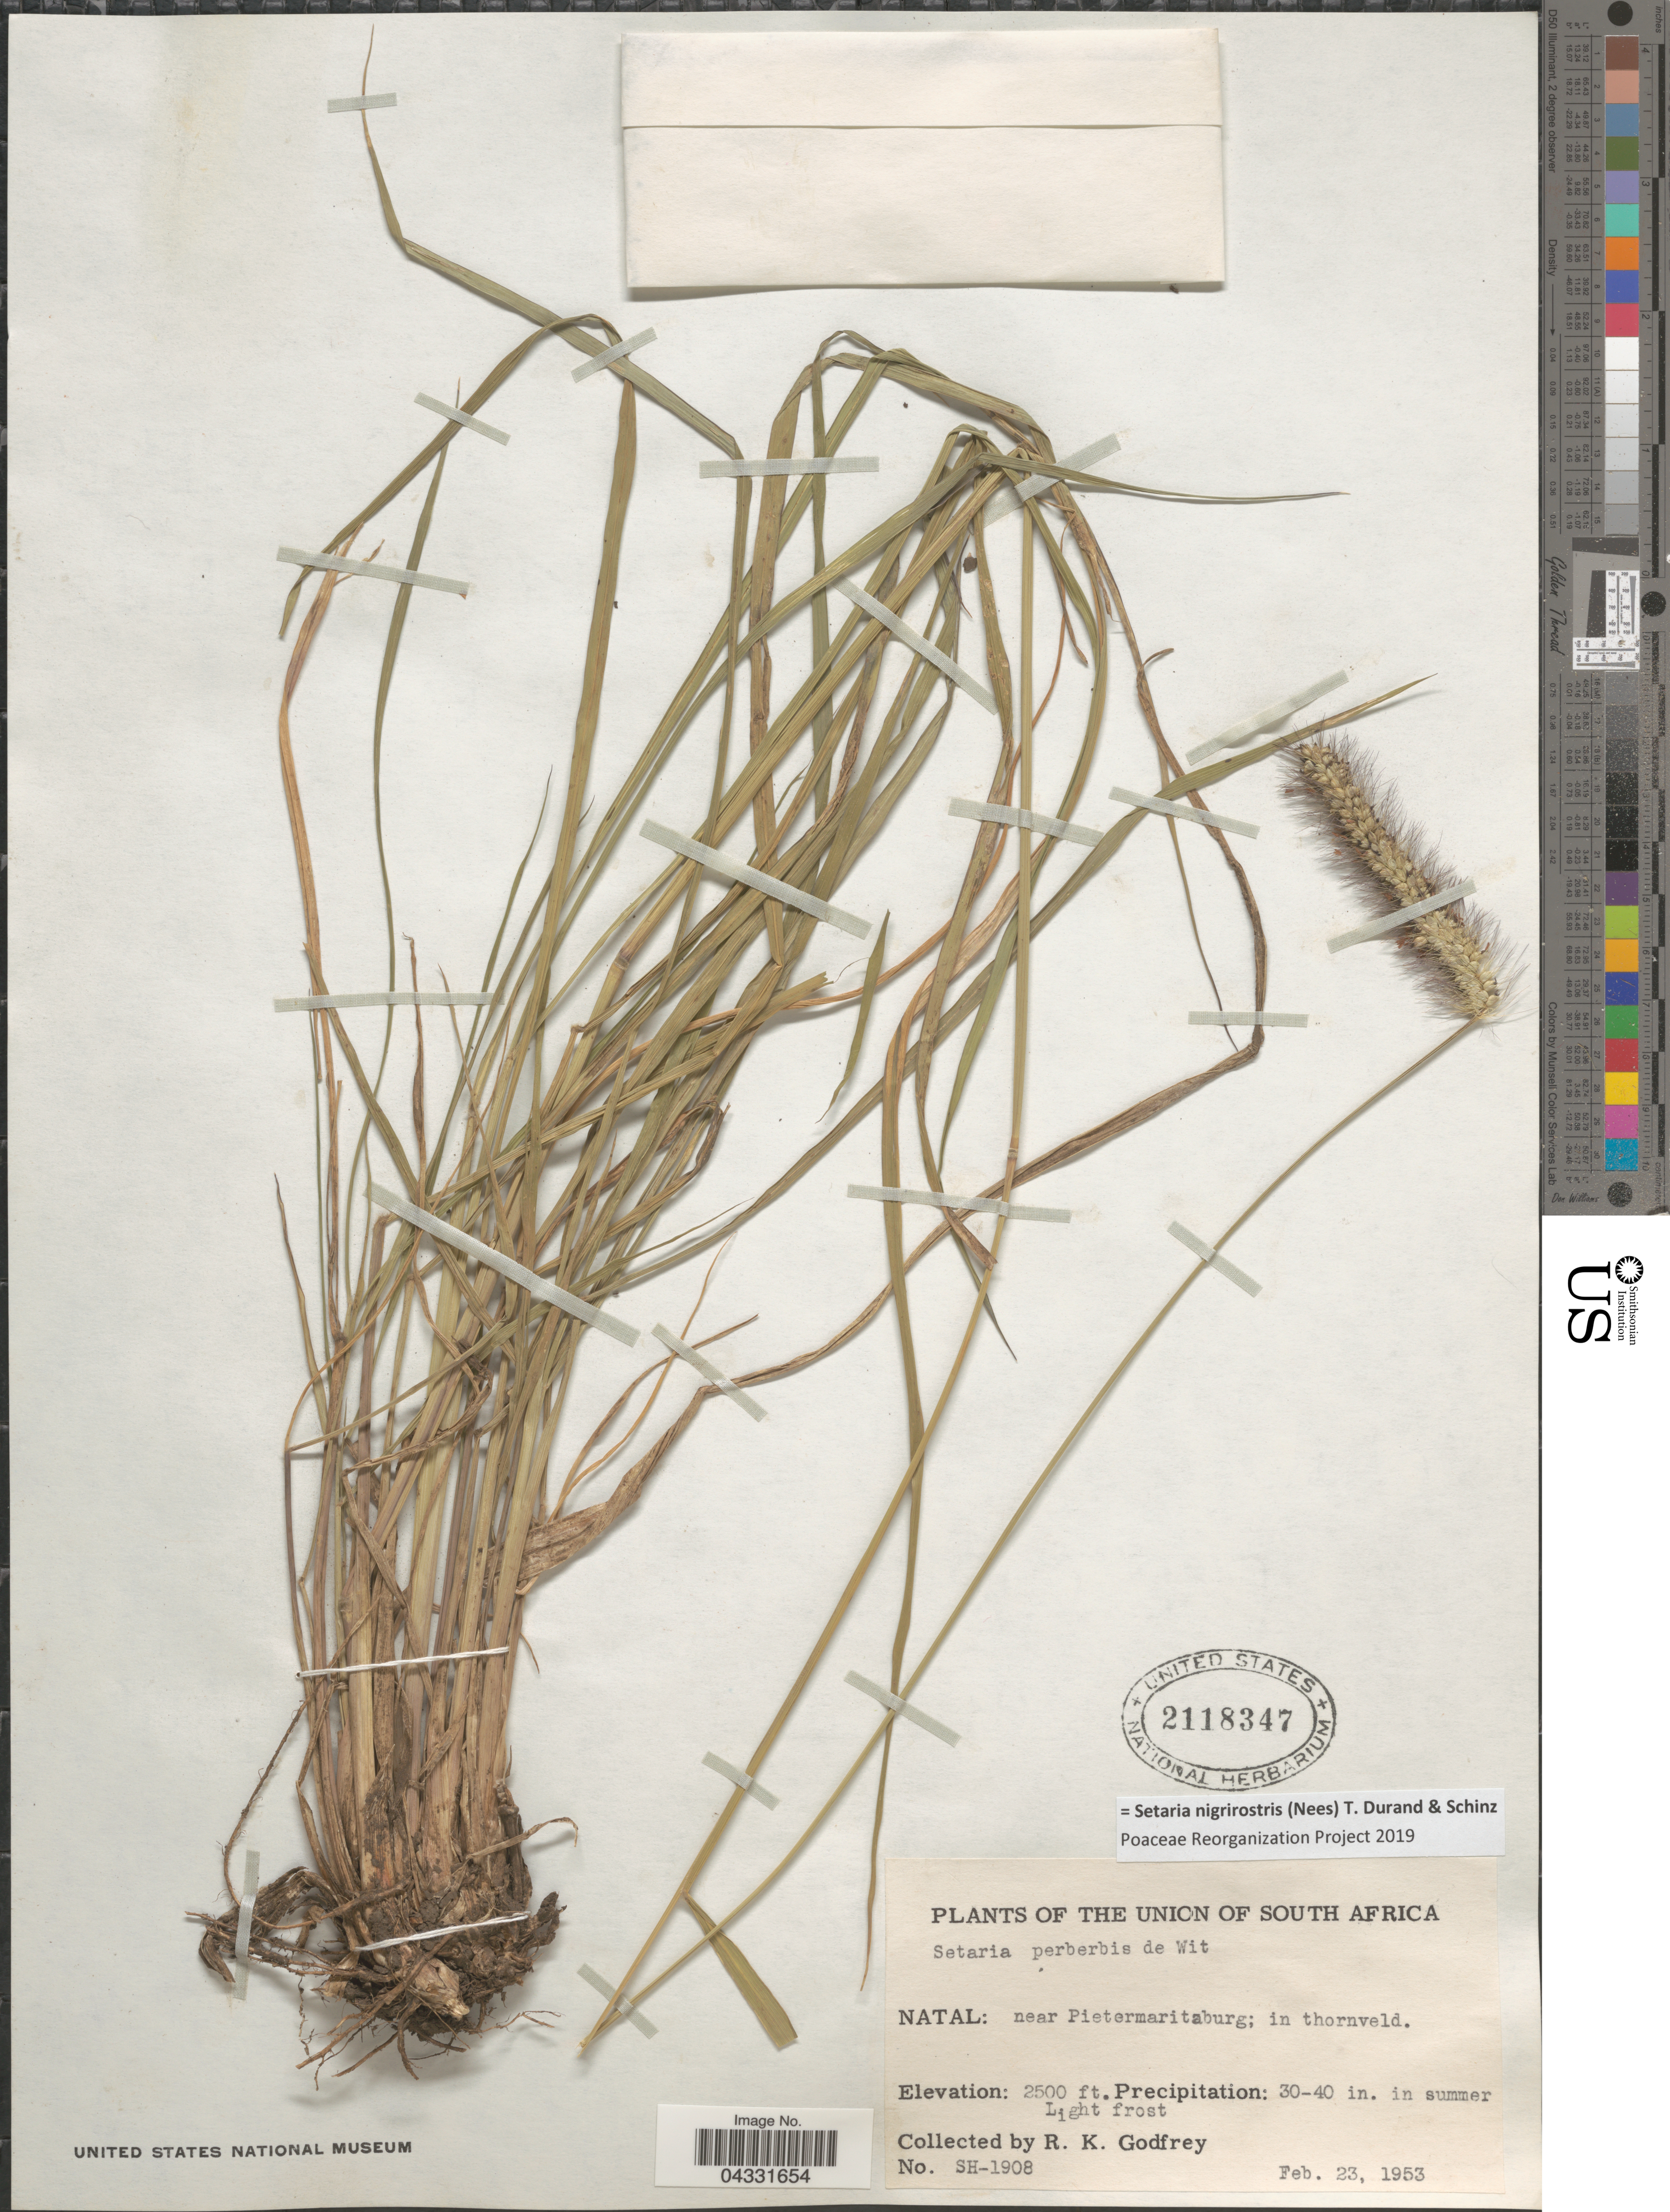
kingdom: Plantae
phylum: Tracheophyta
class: Liliopsida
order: Poales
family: Poaceae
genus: Setaria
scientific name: Setaria nigrirostris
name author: (Nees) Durand & Schinz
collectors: R. K. Godfrey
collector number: SH-1908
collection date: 1953-02-23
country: South Africa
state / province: KwaZulu-Natal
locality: The Union of South Africa. Natal: near Pietermaritaburg.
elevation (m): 762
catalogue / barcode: US 2118347